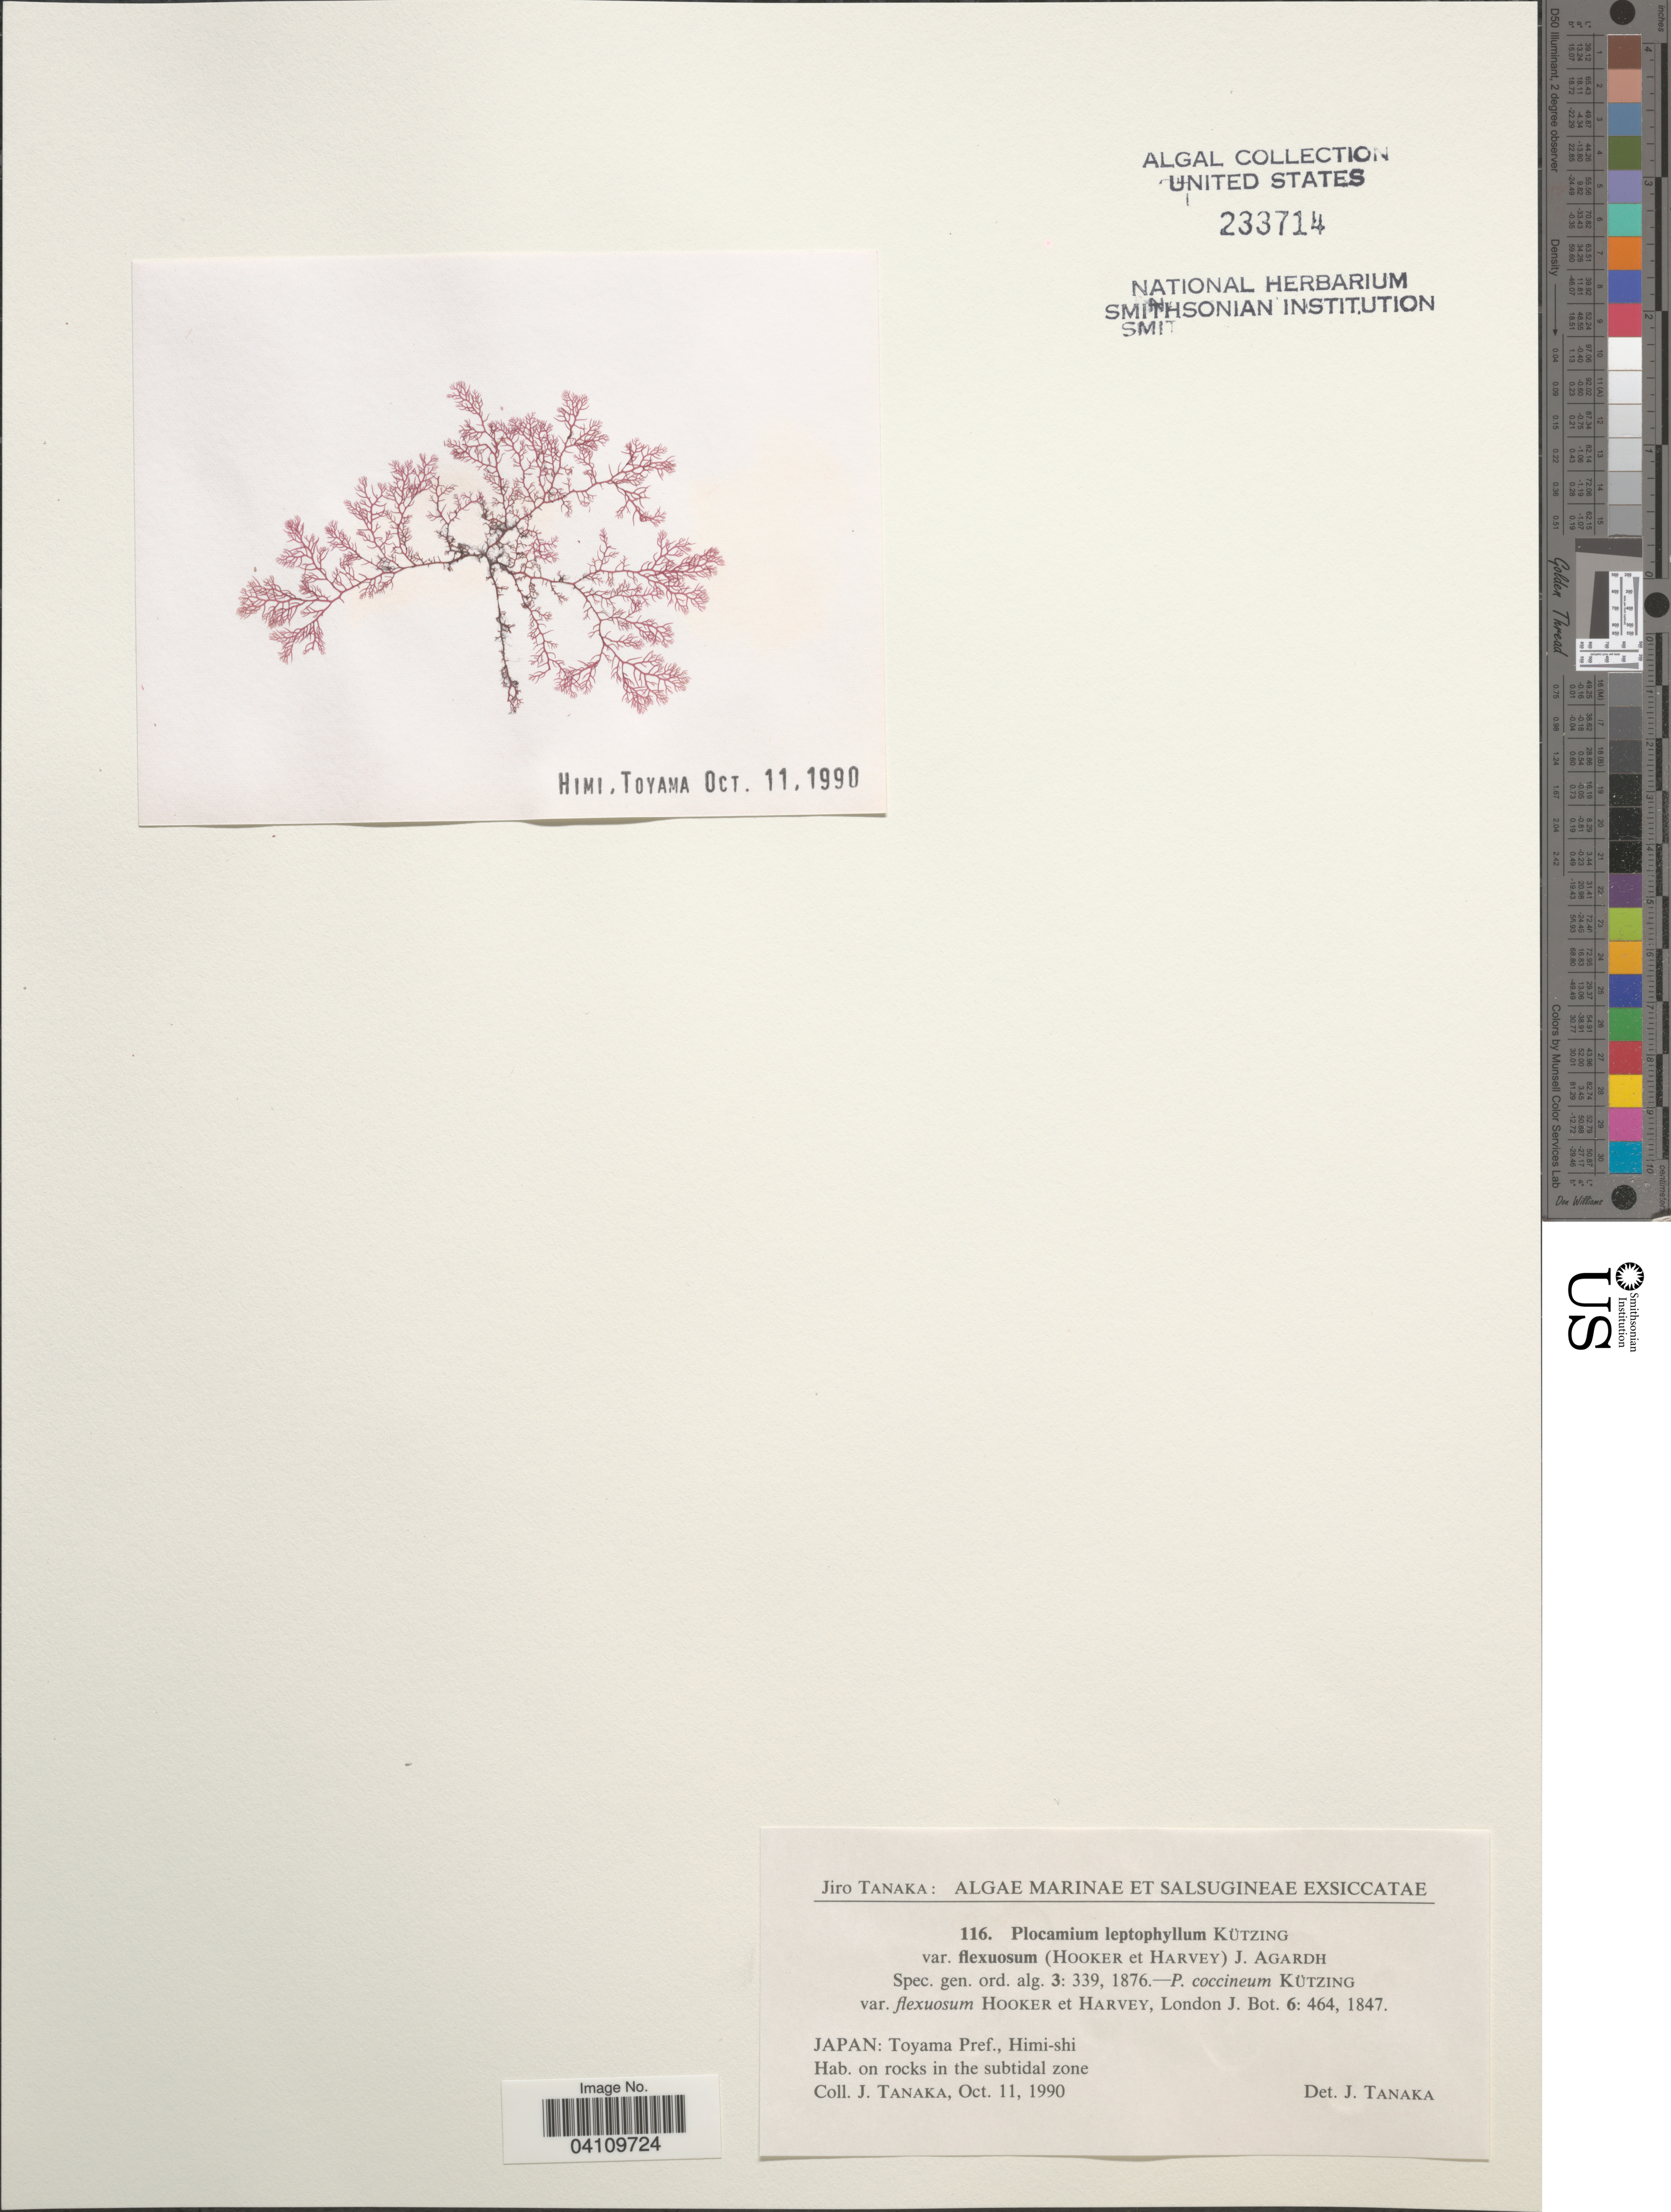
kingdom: Plantae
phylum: Rhodophyta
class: Florideophyceae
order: Plocamiales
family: Plocamiaceae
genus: Plocamium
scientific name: Plocamium leptophyllum var. flexuosum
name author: J. Agardh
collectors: J. Tanaka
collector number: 116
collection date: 1990-10-11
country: Japan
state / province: Toyama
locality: Toyama Pref., Himi-shi. On rocks in the subtidal zone.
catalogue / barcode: US 233714